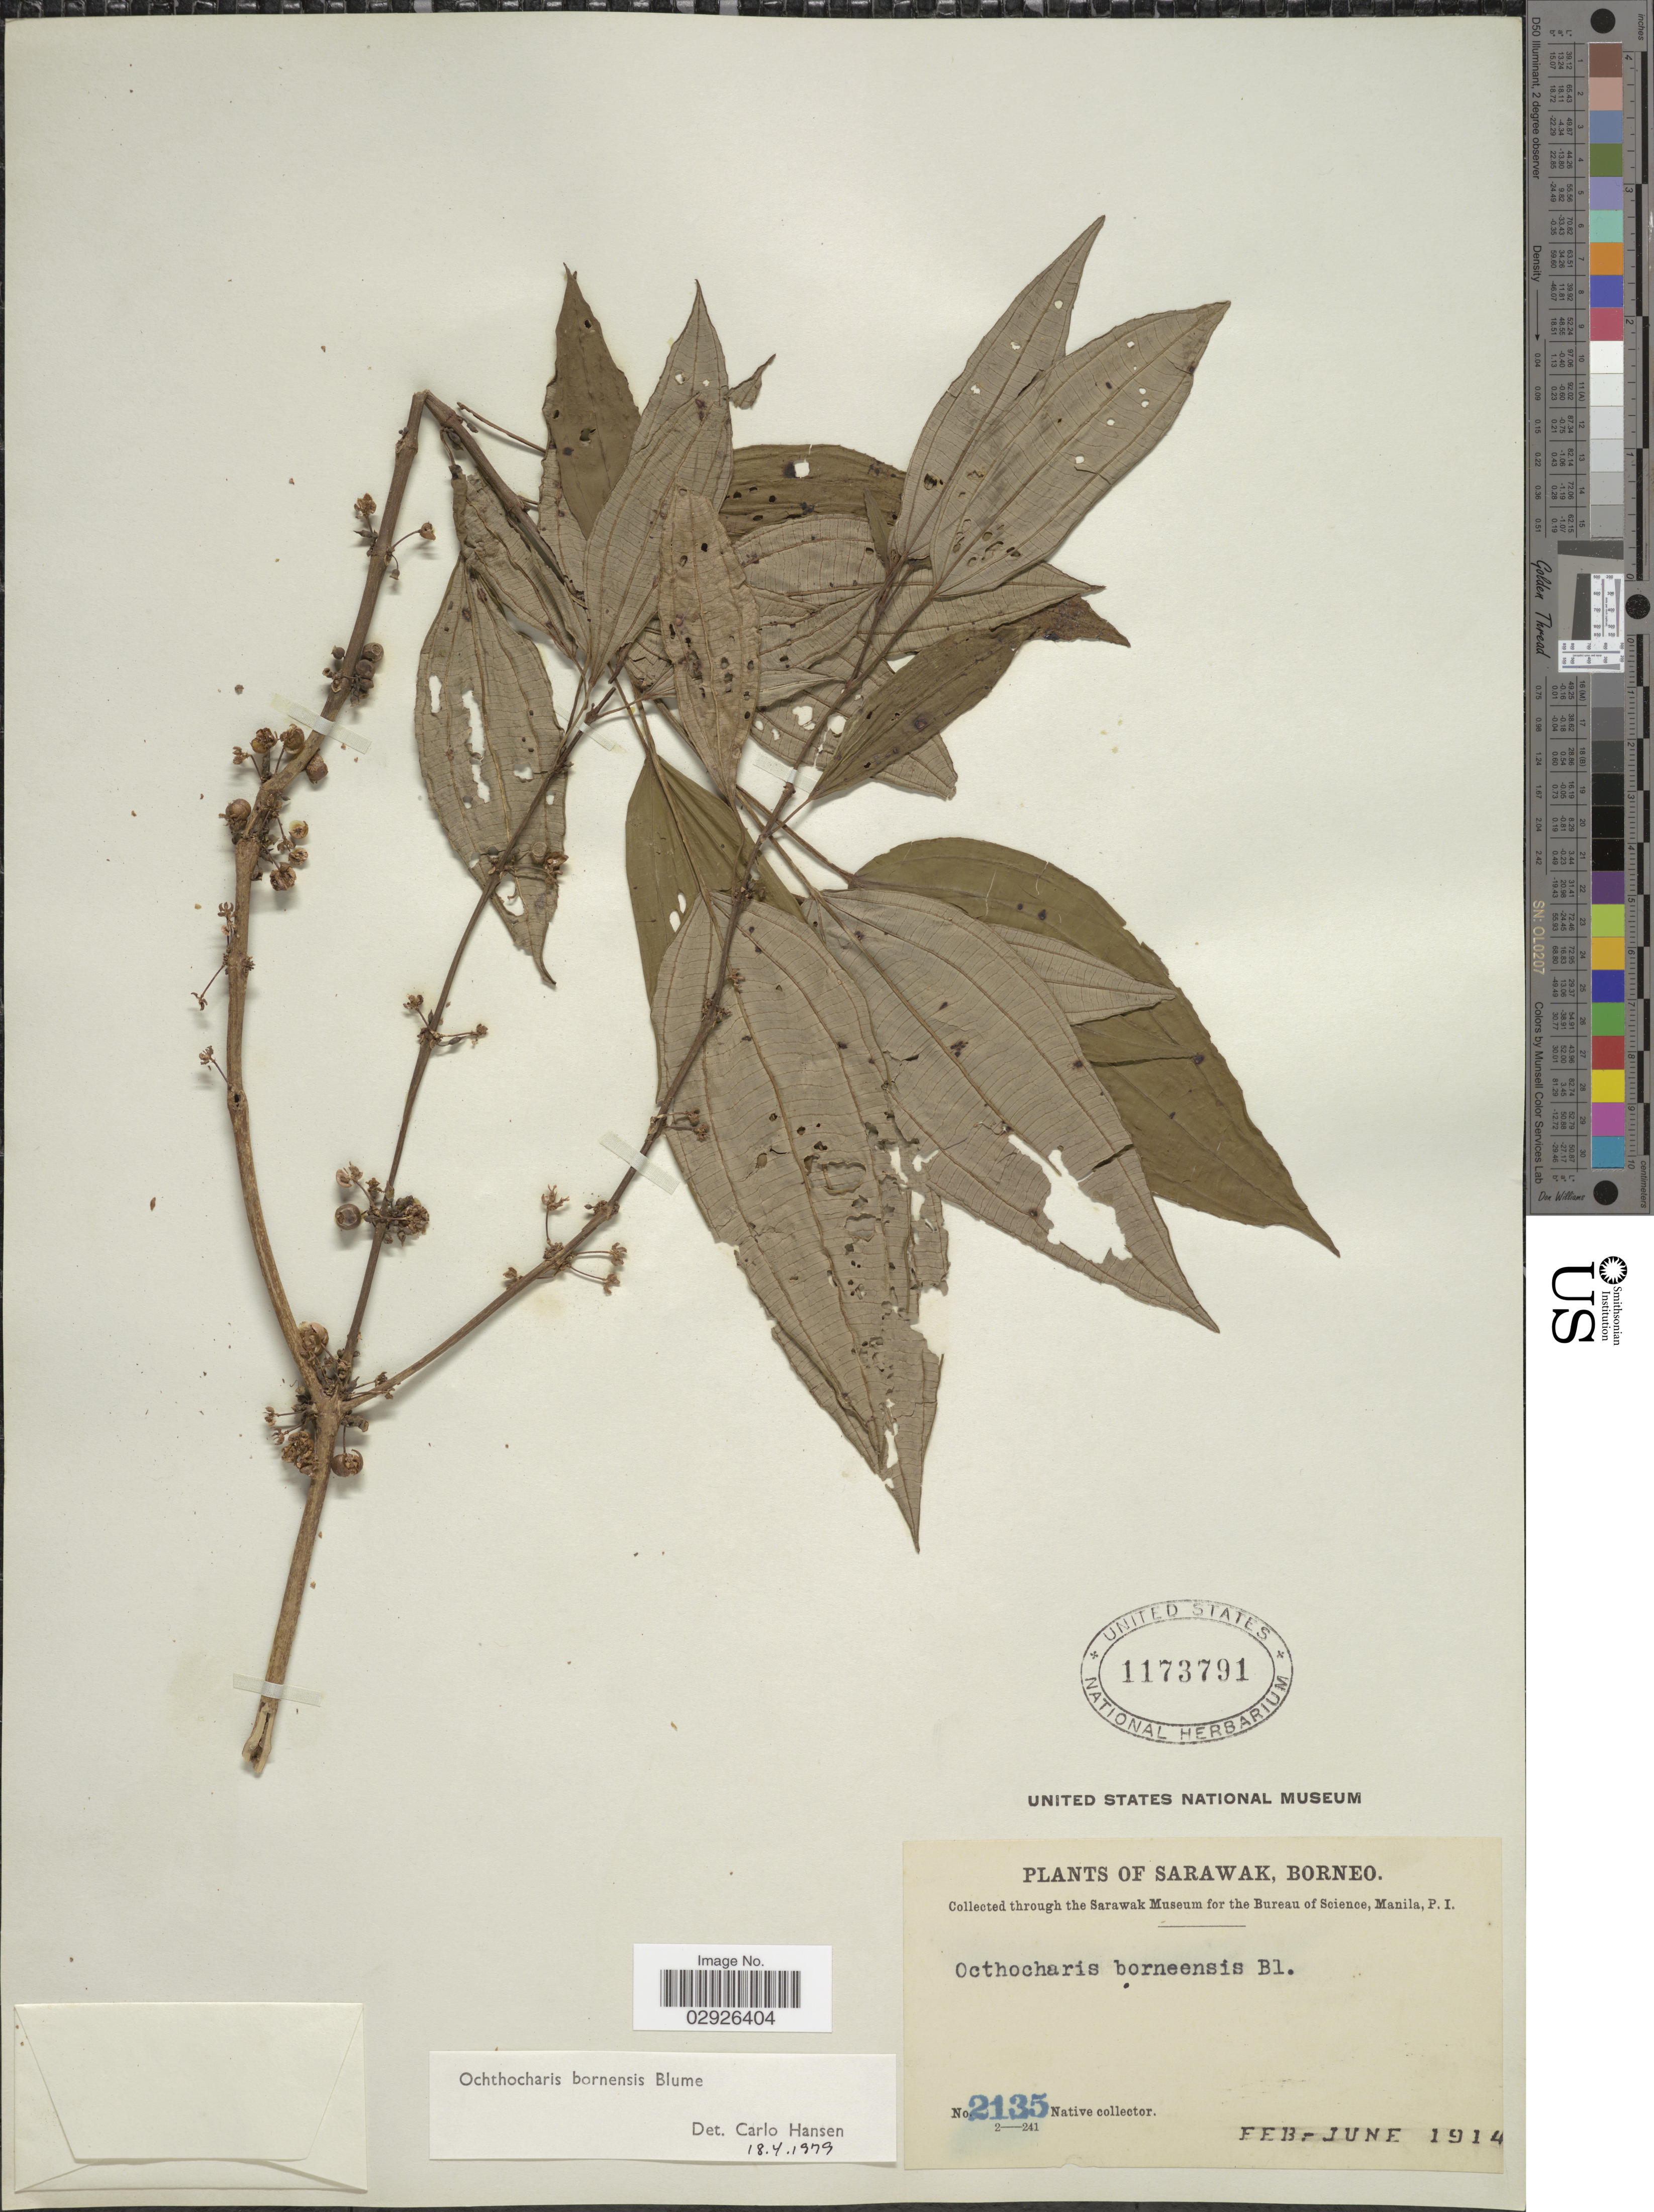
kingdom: Plantae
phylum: Tracheophyta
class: Magnoliopsida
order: Myrtales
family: Melastomataceae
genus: Ochthocharis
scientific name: Ochthocharis bornensis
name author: Blume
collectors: Native collector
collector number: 2135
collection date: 1914-02/1914-06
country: Malaysia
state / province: Sarawak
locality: Borneo.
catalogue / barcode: US 1173791